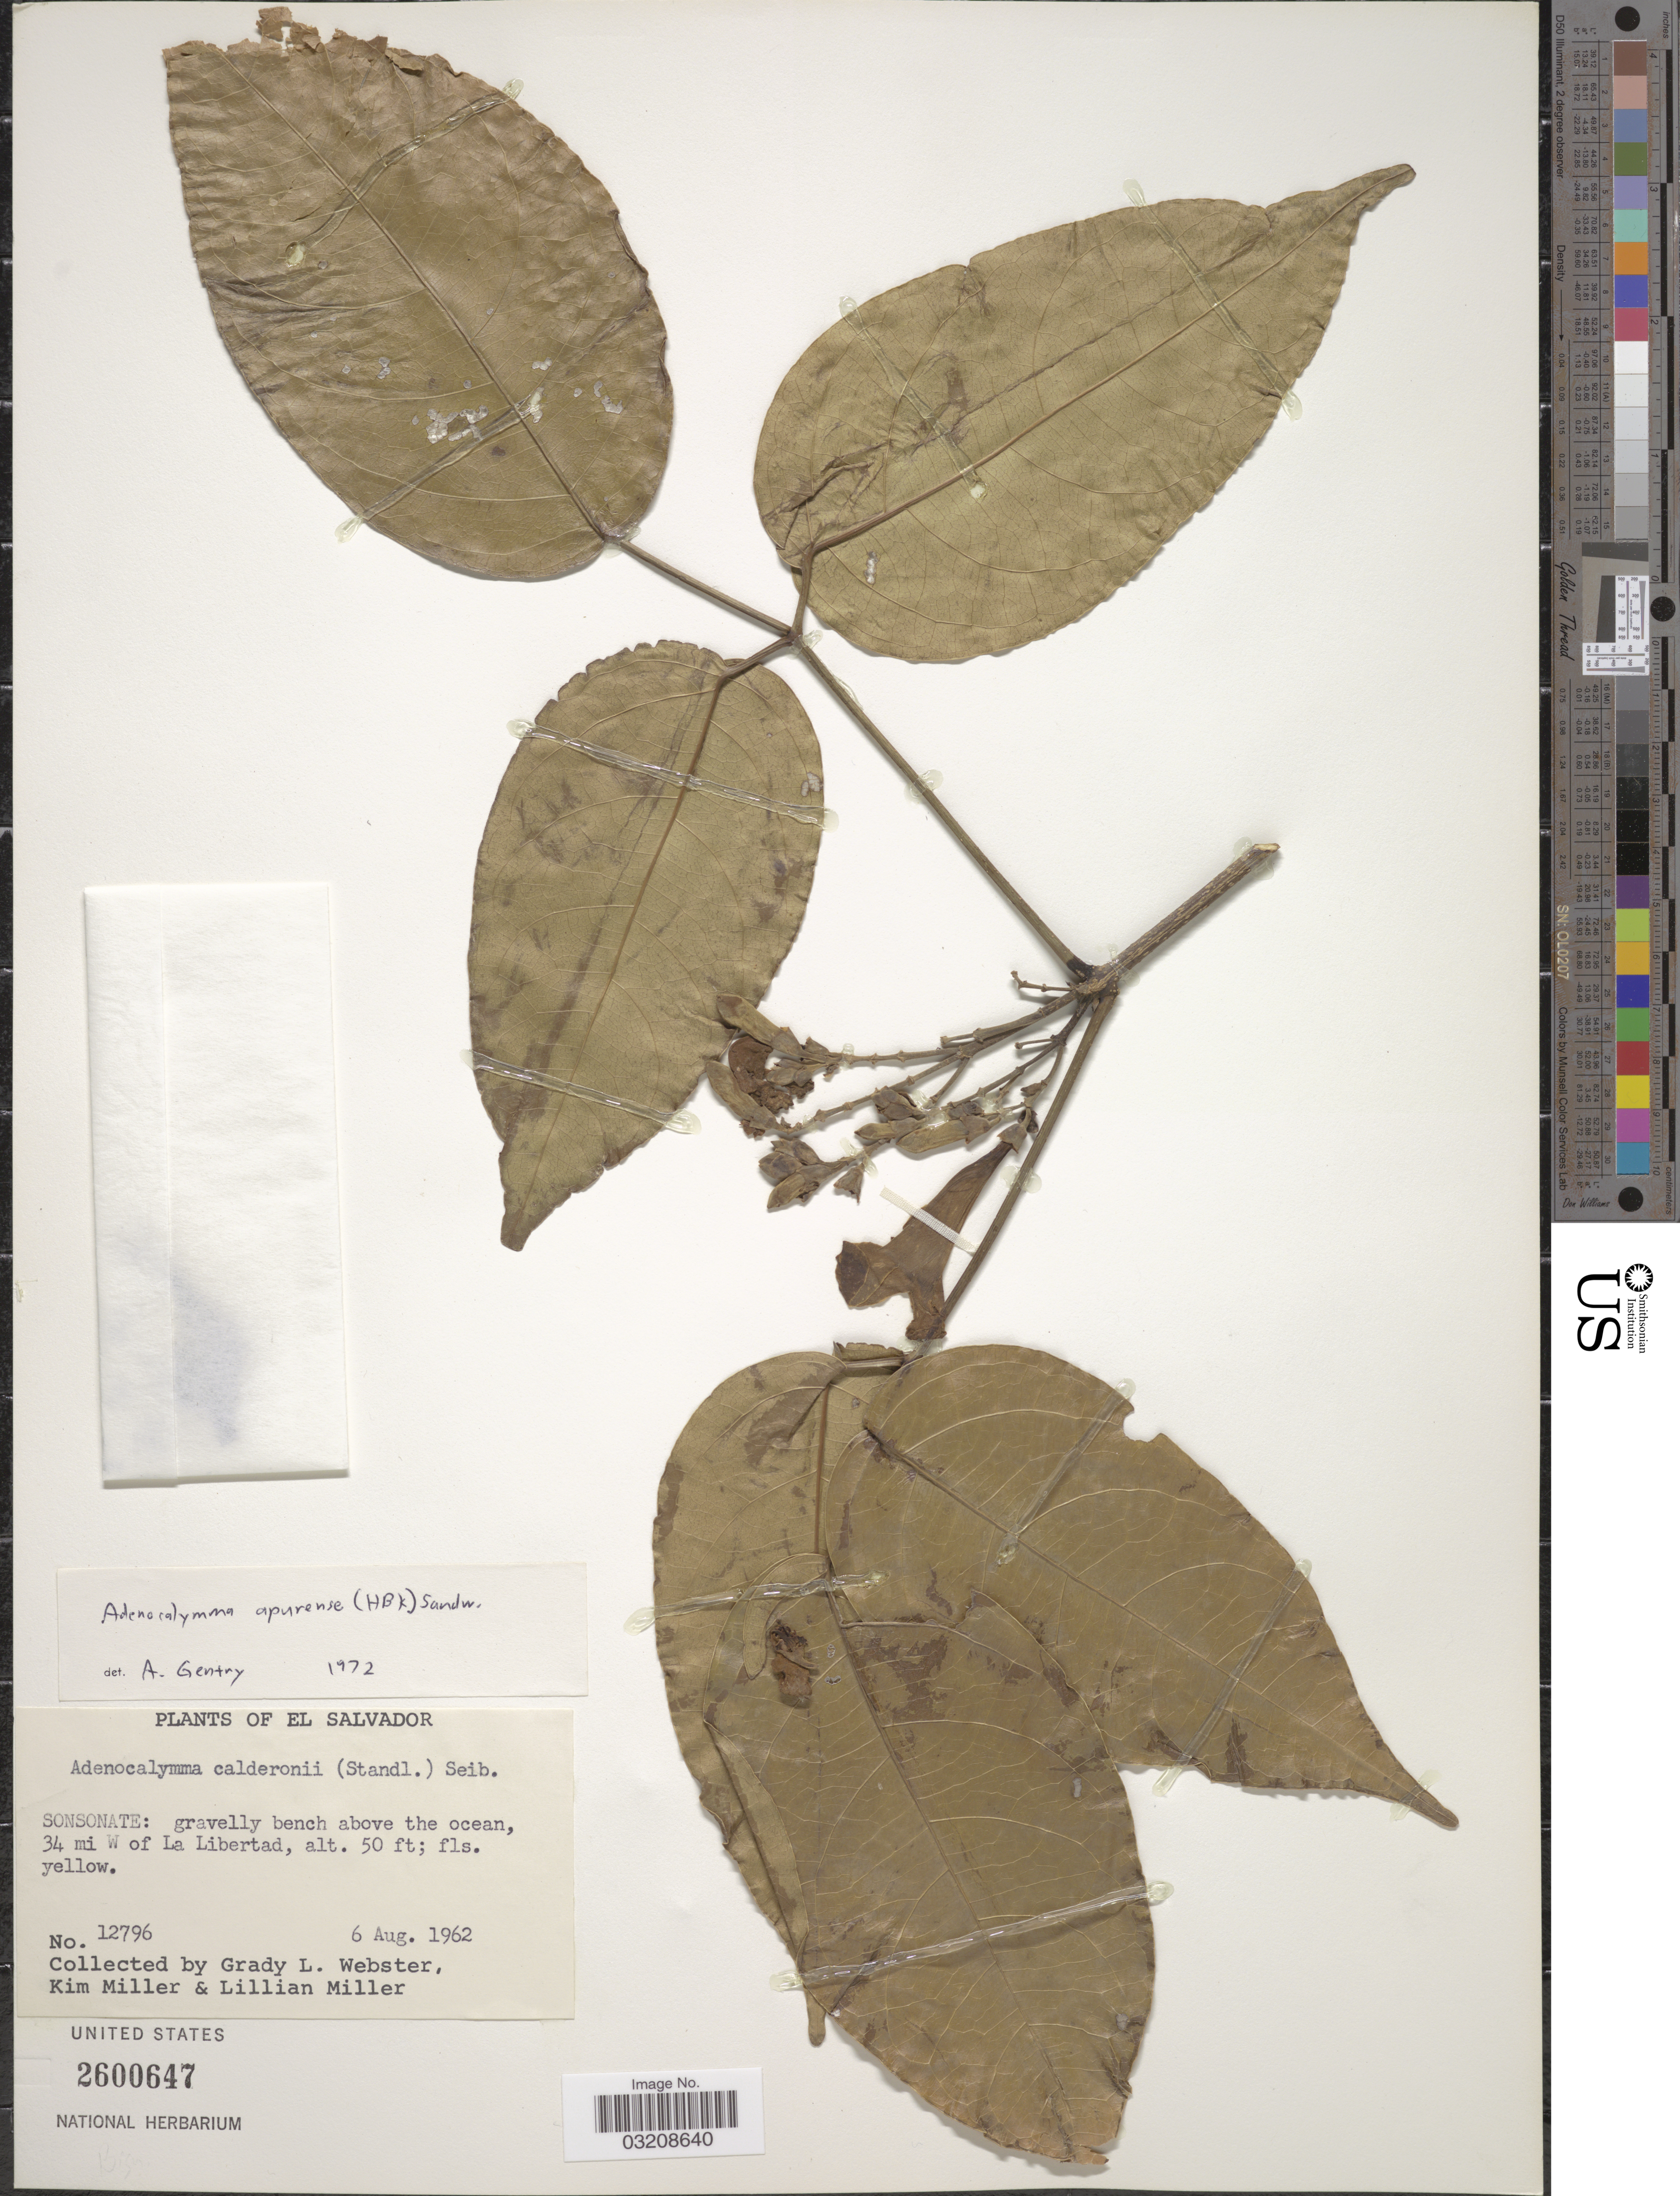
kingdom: Plantae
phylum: Tracheophyta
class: Magnoliopsida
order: Lamiales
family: Bignoniaceae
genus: Adenocalymma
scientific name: Adenocalymma apurense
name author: (Kunth) Sandwith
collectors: G. L. Webster, K. Miller & L. Miller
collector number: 12796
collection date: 1962-08-06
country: El Salvador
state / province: Sonsonate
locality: Gravelly bench above the ocean, 34 mi W of La Libertad.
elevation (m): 15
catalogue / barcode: US 2600647